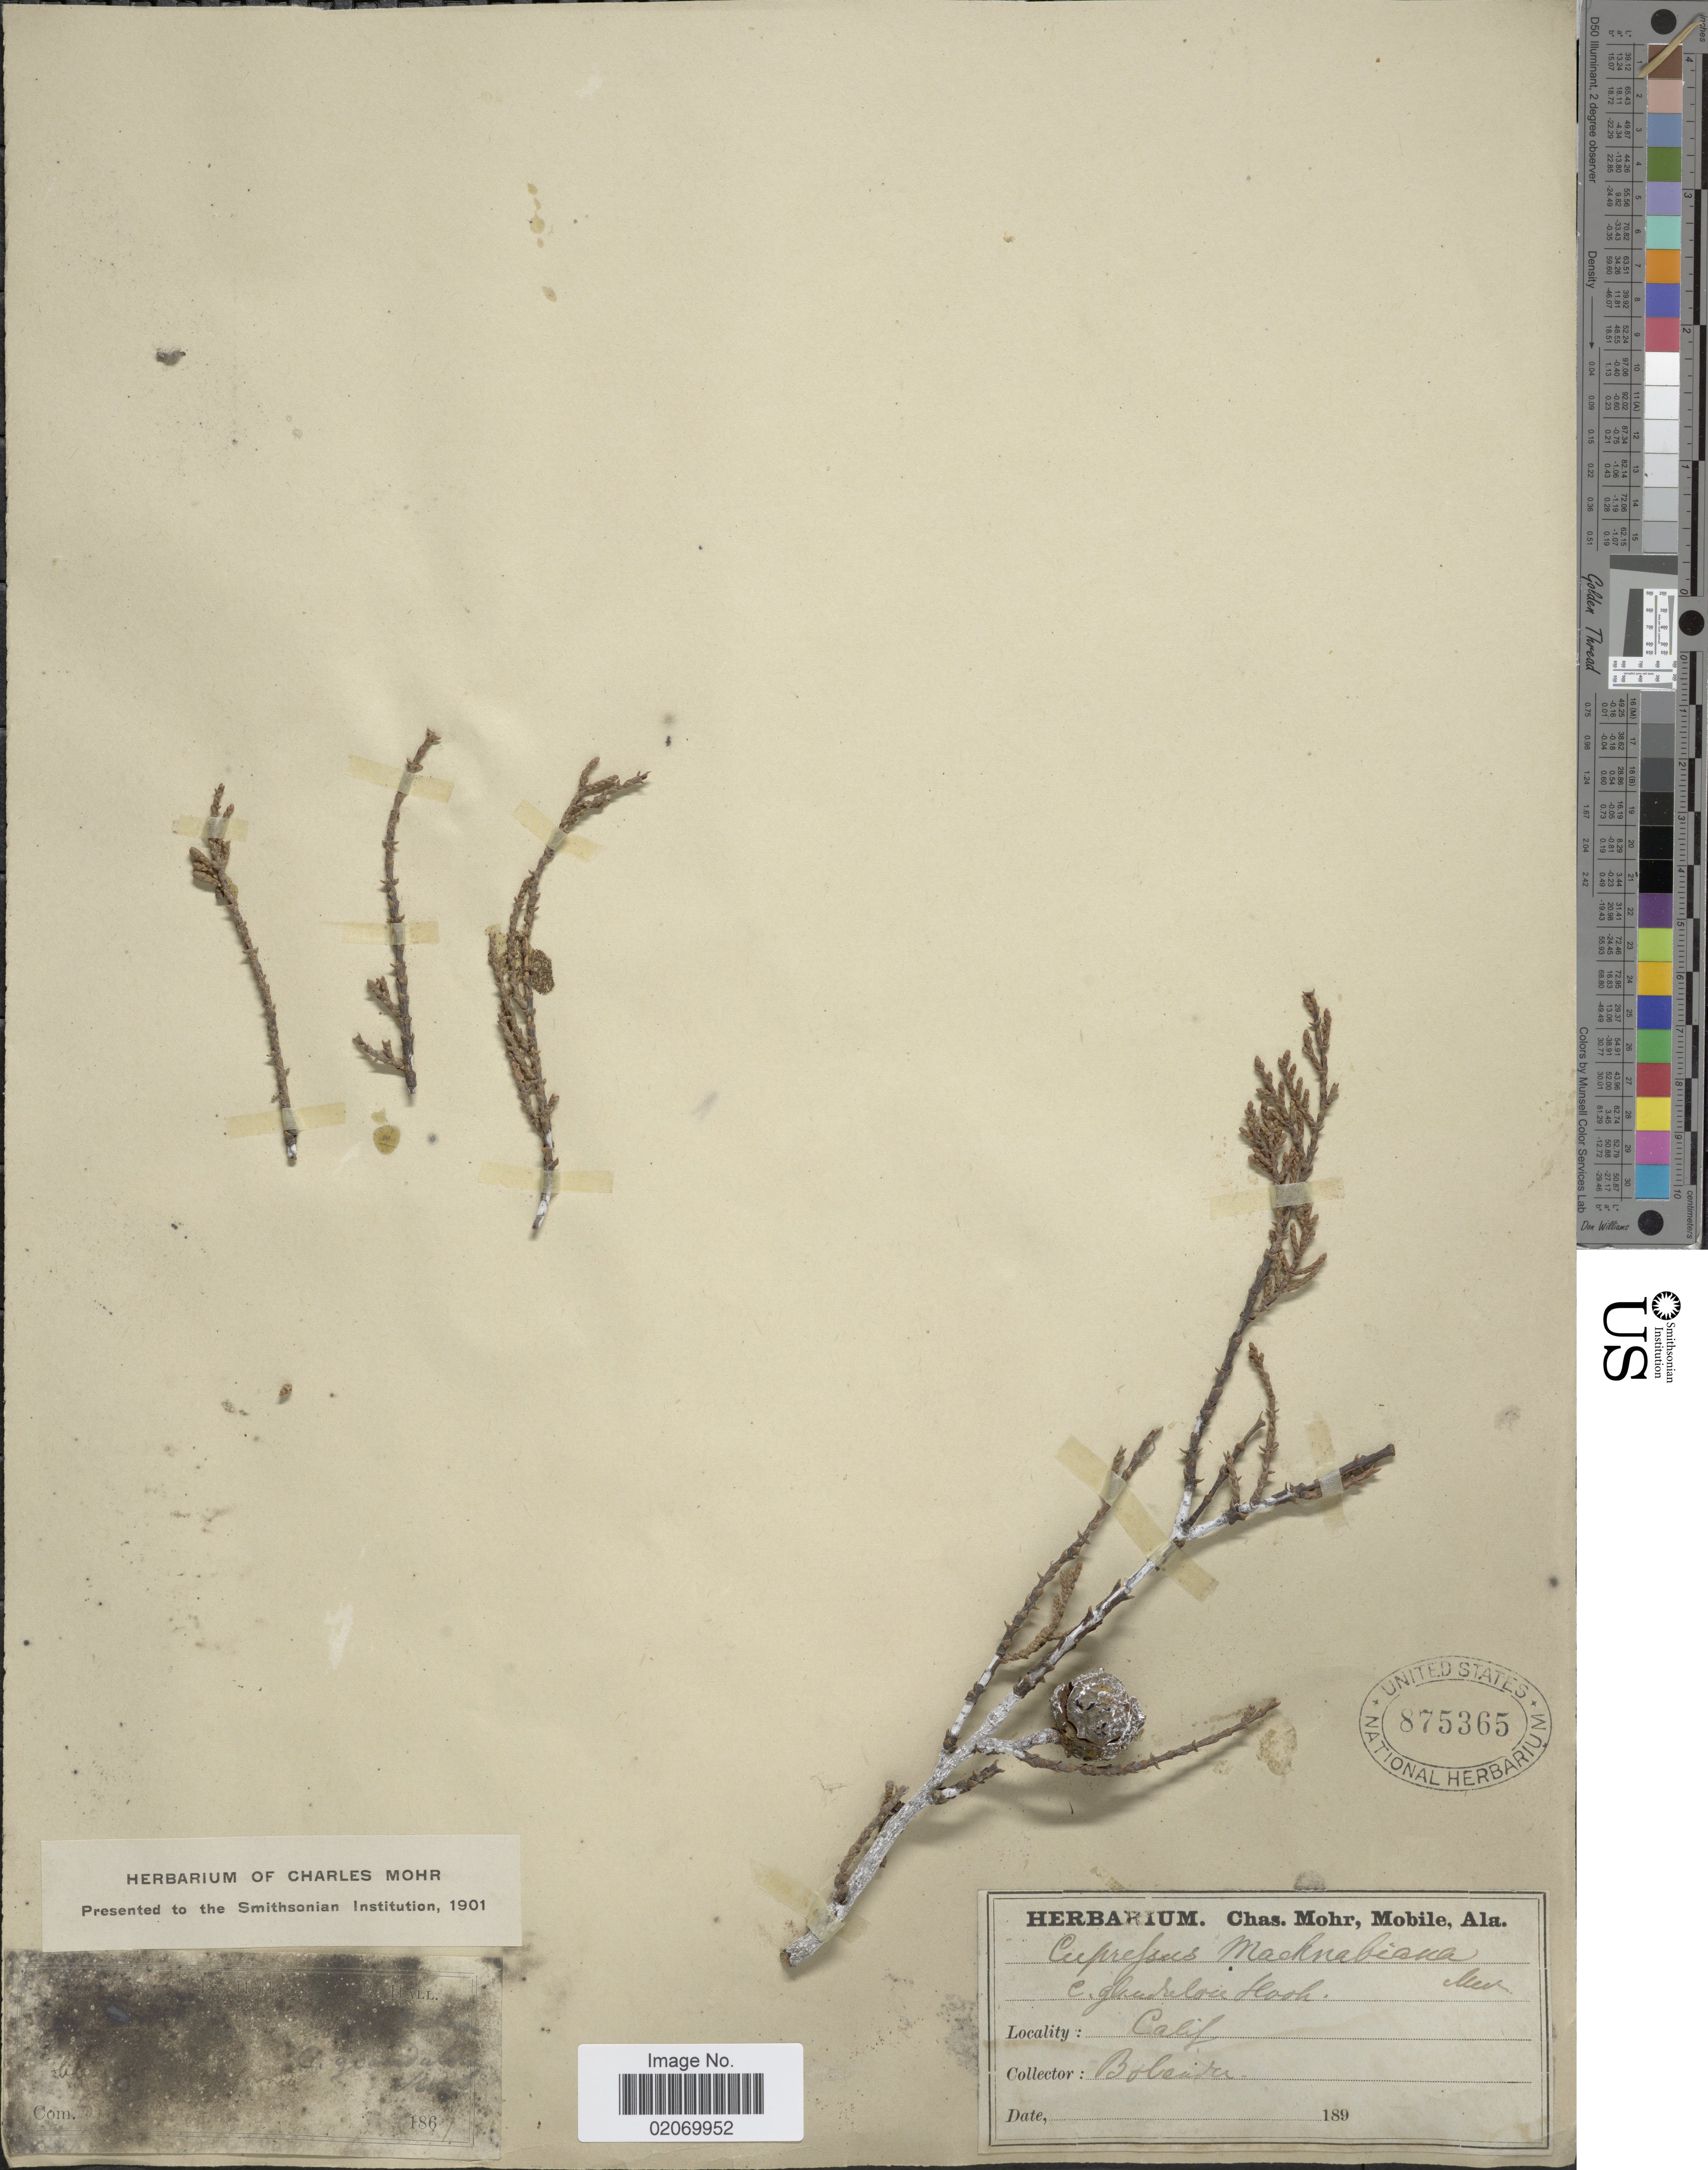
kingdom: Plantae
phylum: Tracheophyta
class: Pinopsida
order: Pinales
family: Cupressaceae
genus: Hesperocyparis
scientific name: Hesperocyparis macnabiana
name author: (A. Murray) Bartel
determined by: (US) Smithsonian Institution - National Museum of Natural History - Department of Botany (UNITED STATES)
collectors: -. Bolander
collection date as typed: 189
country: United States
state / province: California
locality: Calif.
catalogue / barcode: US 875365